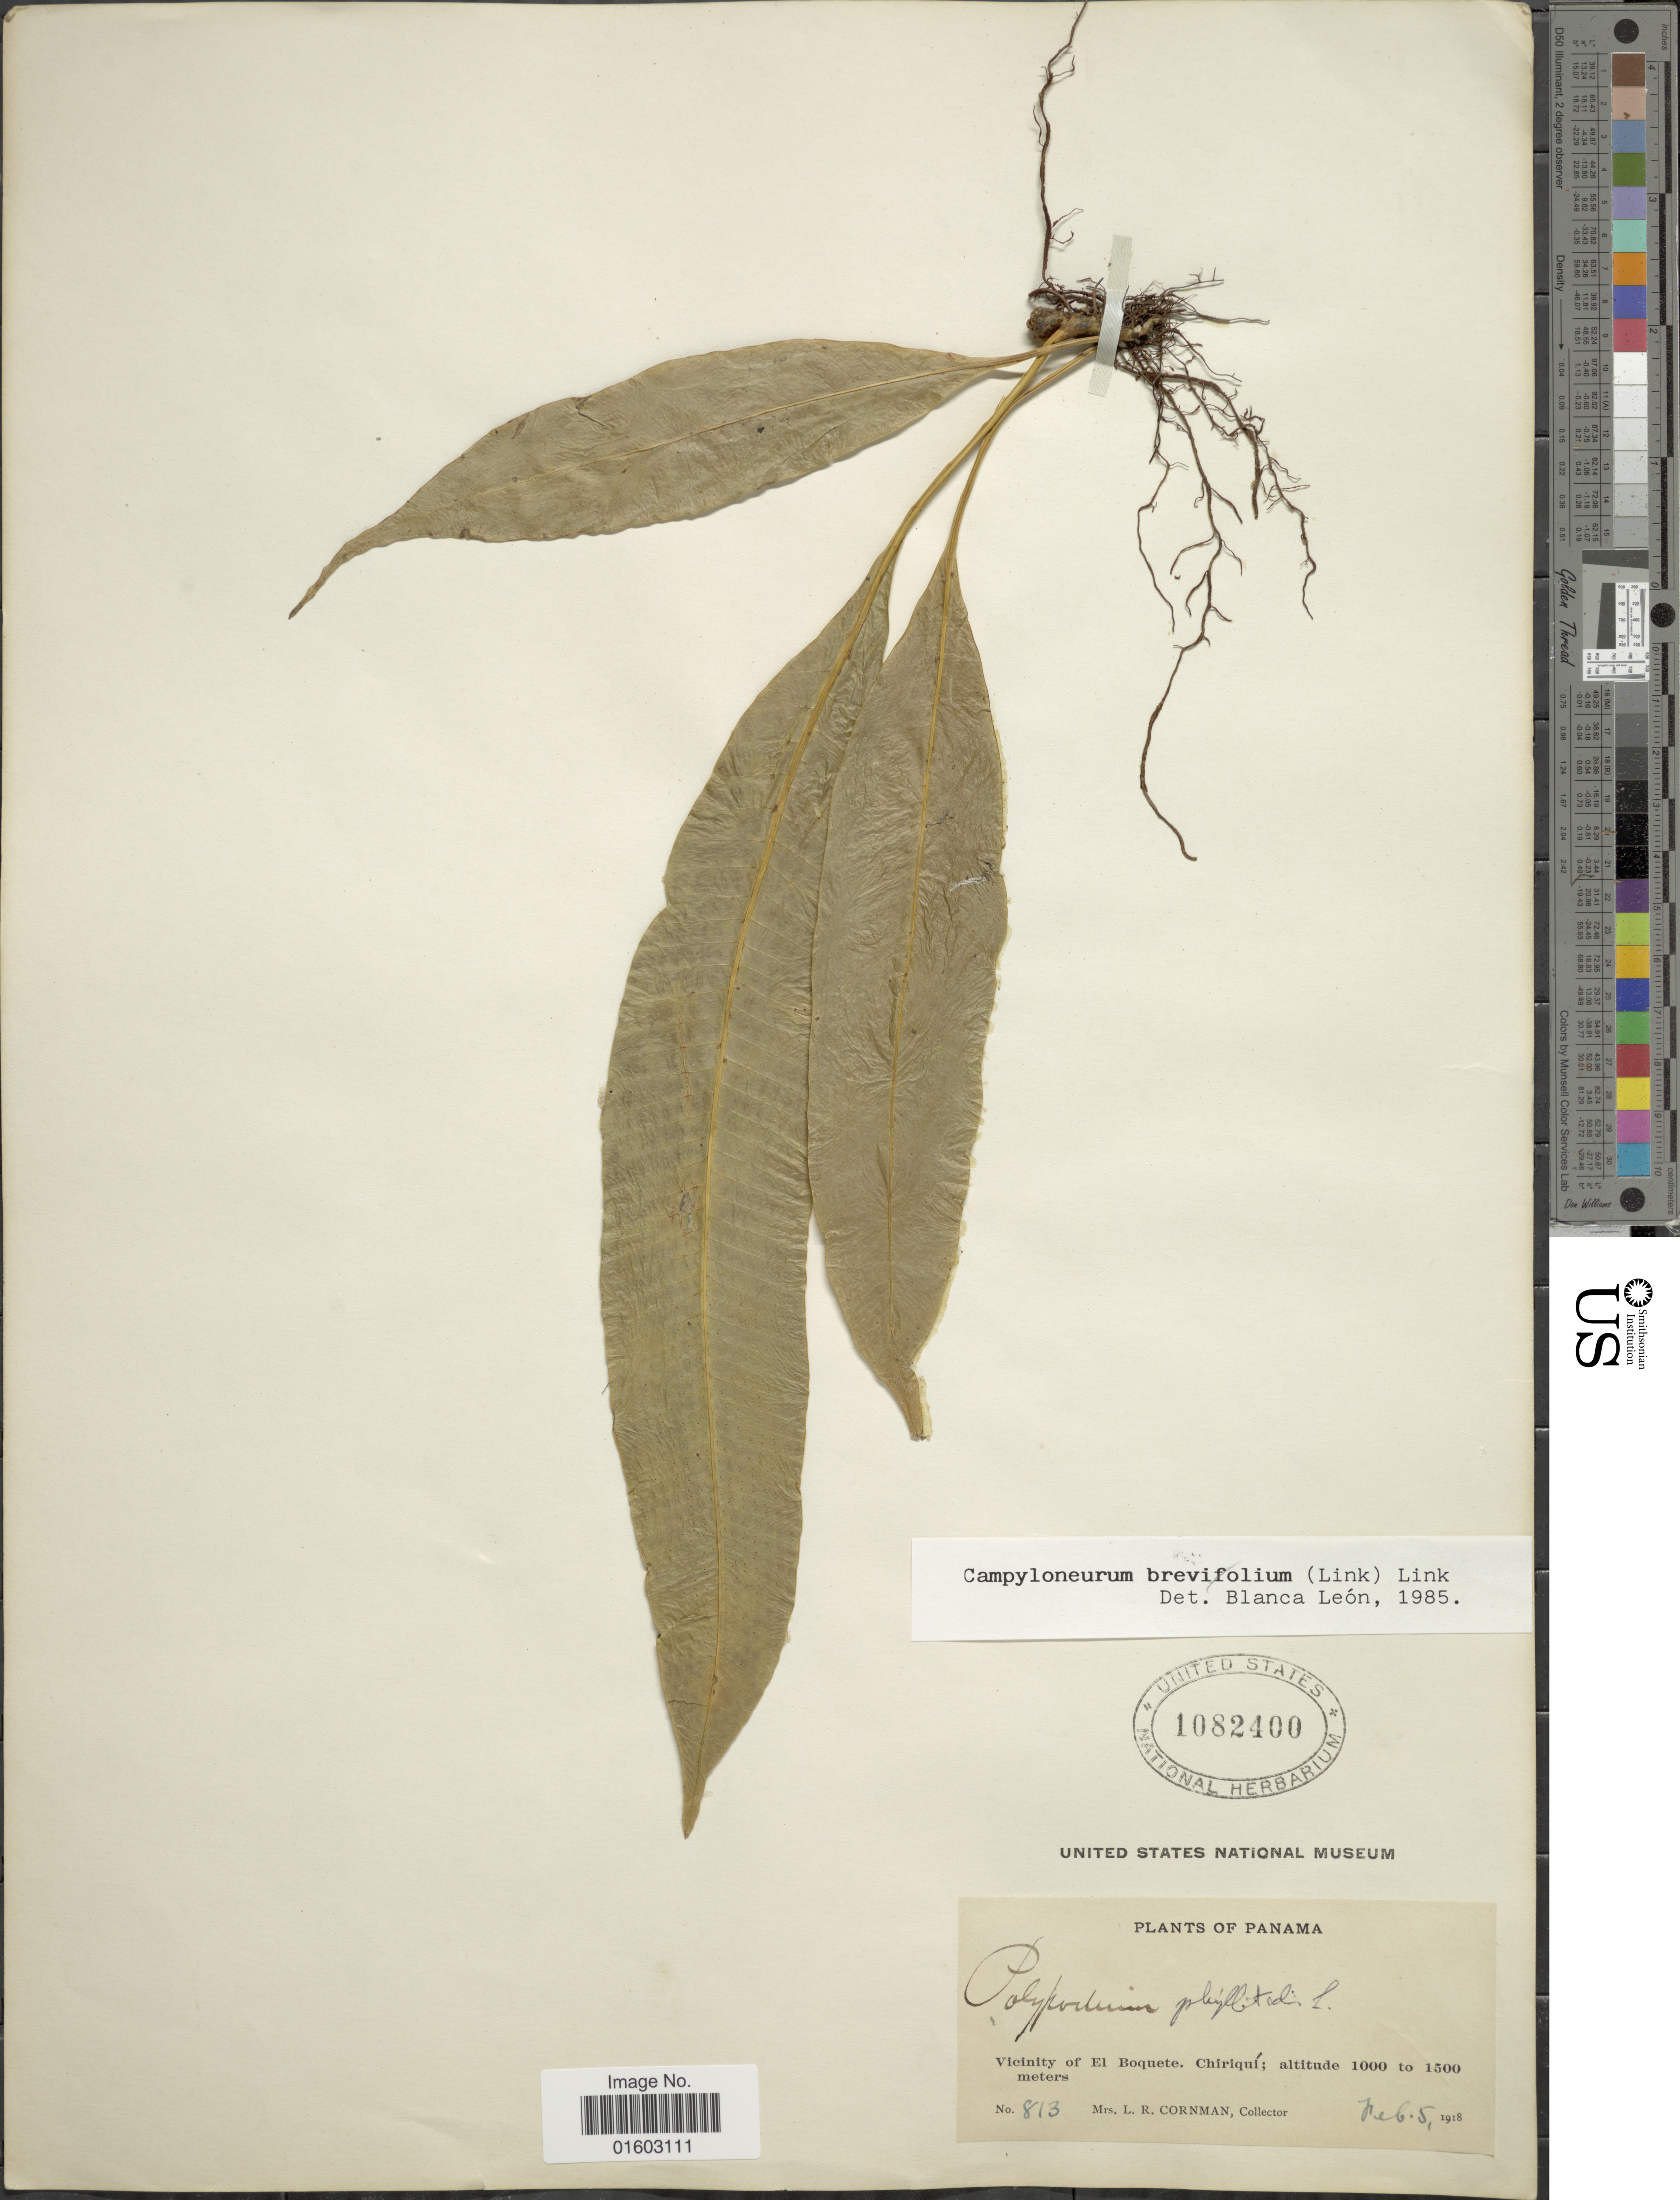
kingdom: Plantae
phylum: Tracheophyta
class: Polypodiopsida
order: Polypodiales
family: Polypodiaceae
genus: Campyloneurum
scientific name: Campyloneurum phyllitidis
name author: (L.) C. Presl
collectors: L. Cornman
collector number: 813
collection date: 1918-02-05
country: Panama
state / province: Chiriqui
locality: Vicinity of El Boquete, Chiriqui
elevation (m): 1000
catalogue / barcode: US 1082400